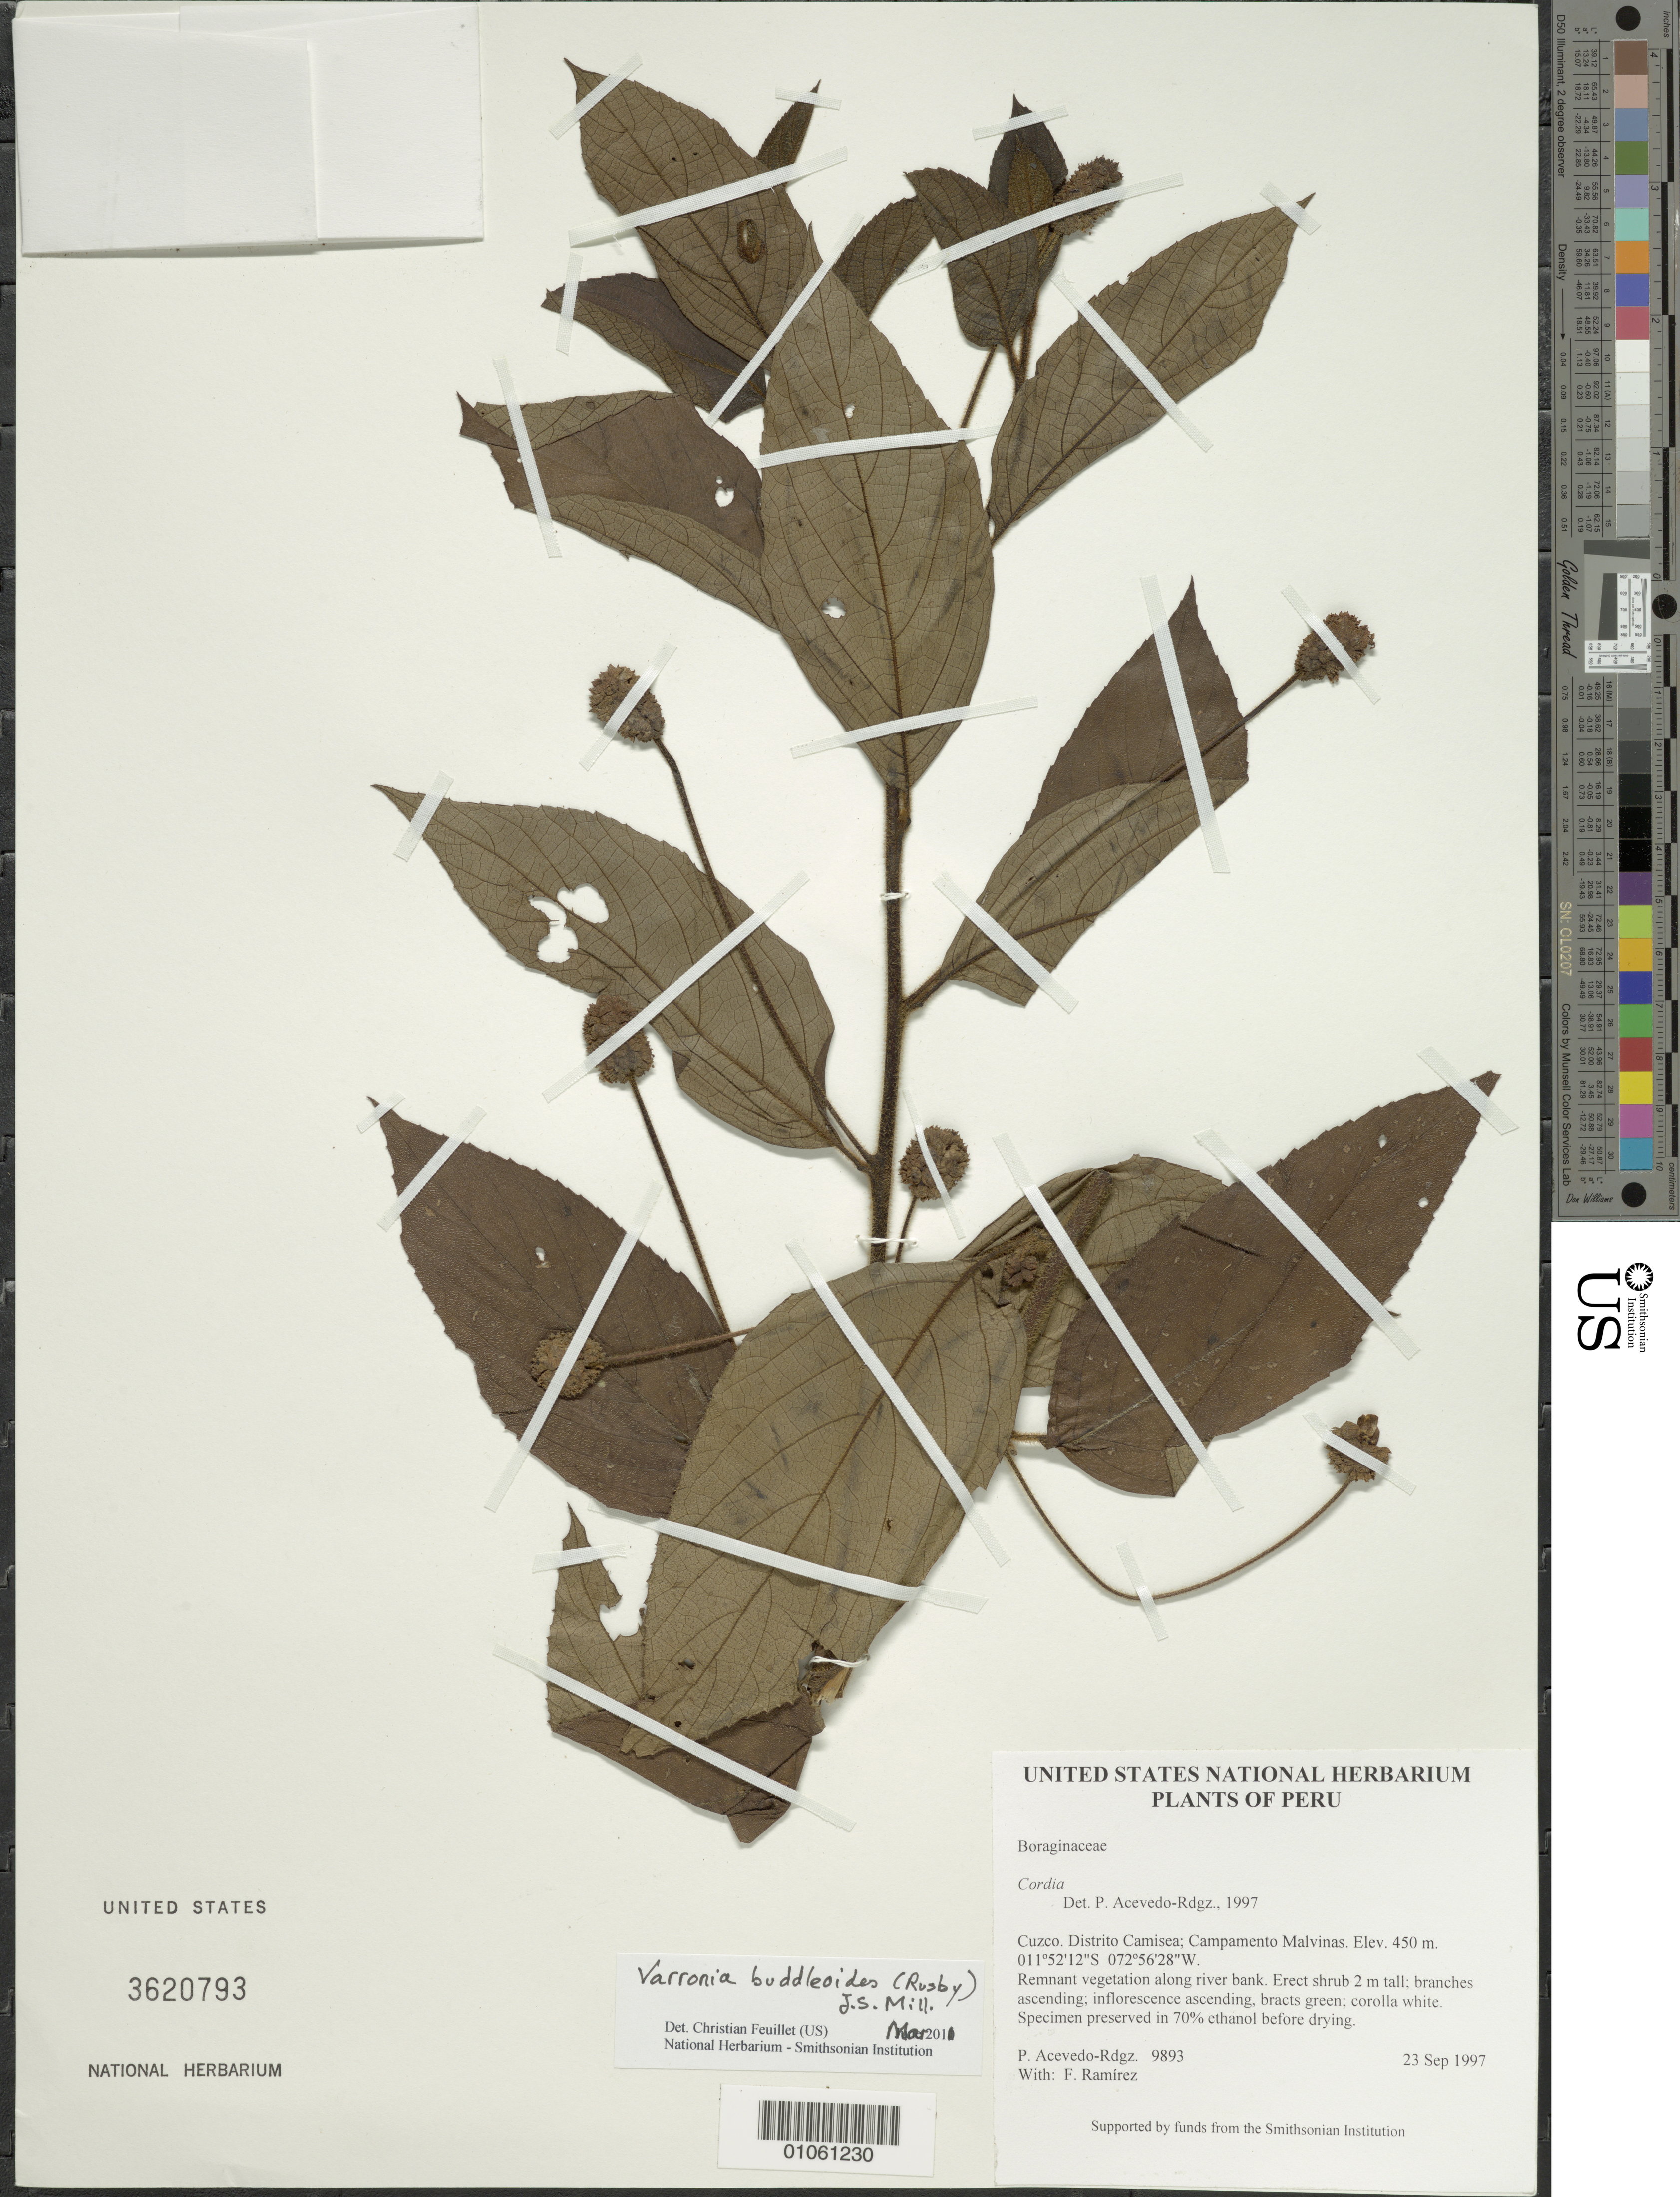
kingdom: Plantae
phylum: Tracheophyta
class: Magnoliopsida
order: Boraginales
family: Cordiaceae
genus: Varronia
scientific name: Varronia buddleoides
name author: (Rusby) J.S. Mill.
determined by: Feuillet, C.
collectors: P. Acevedo-Rodr. & F. Ramirez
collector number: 9893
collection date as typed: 23 Sep 1997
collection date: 1997-09-23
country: Peru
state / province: Cusco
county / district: Cusco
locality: Distrito Camisea; Campamento Malvinas.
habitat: Remnant vegetation along river bank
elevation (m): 450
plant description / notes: US, MO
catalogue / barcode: US 3620793